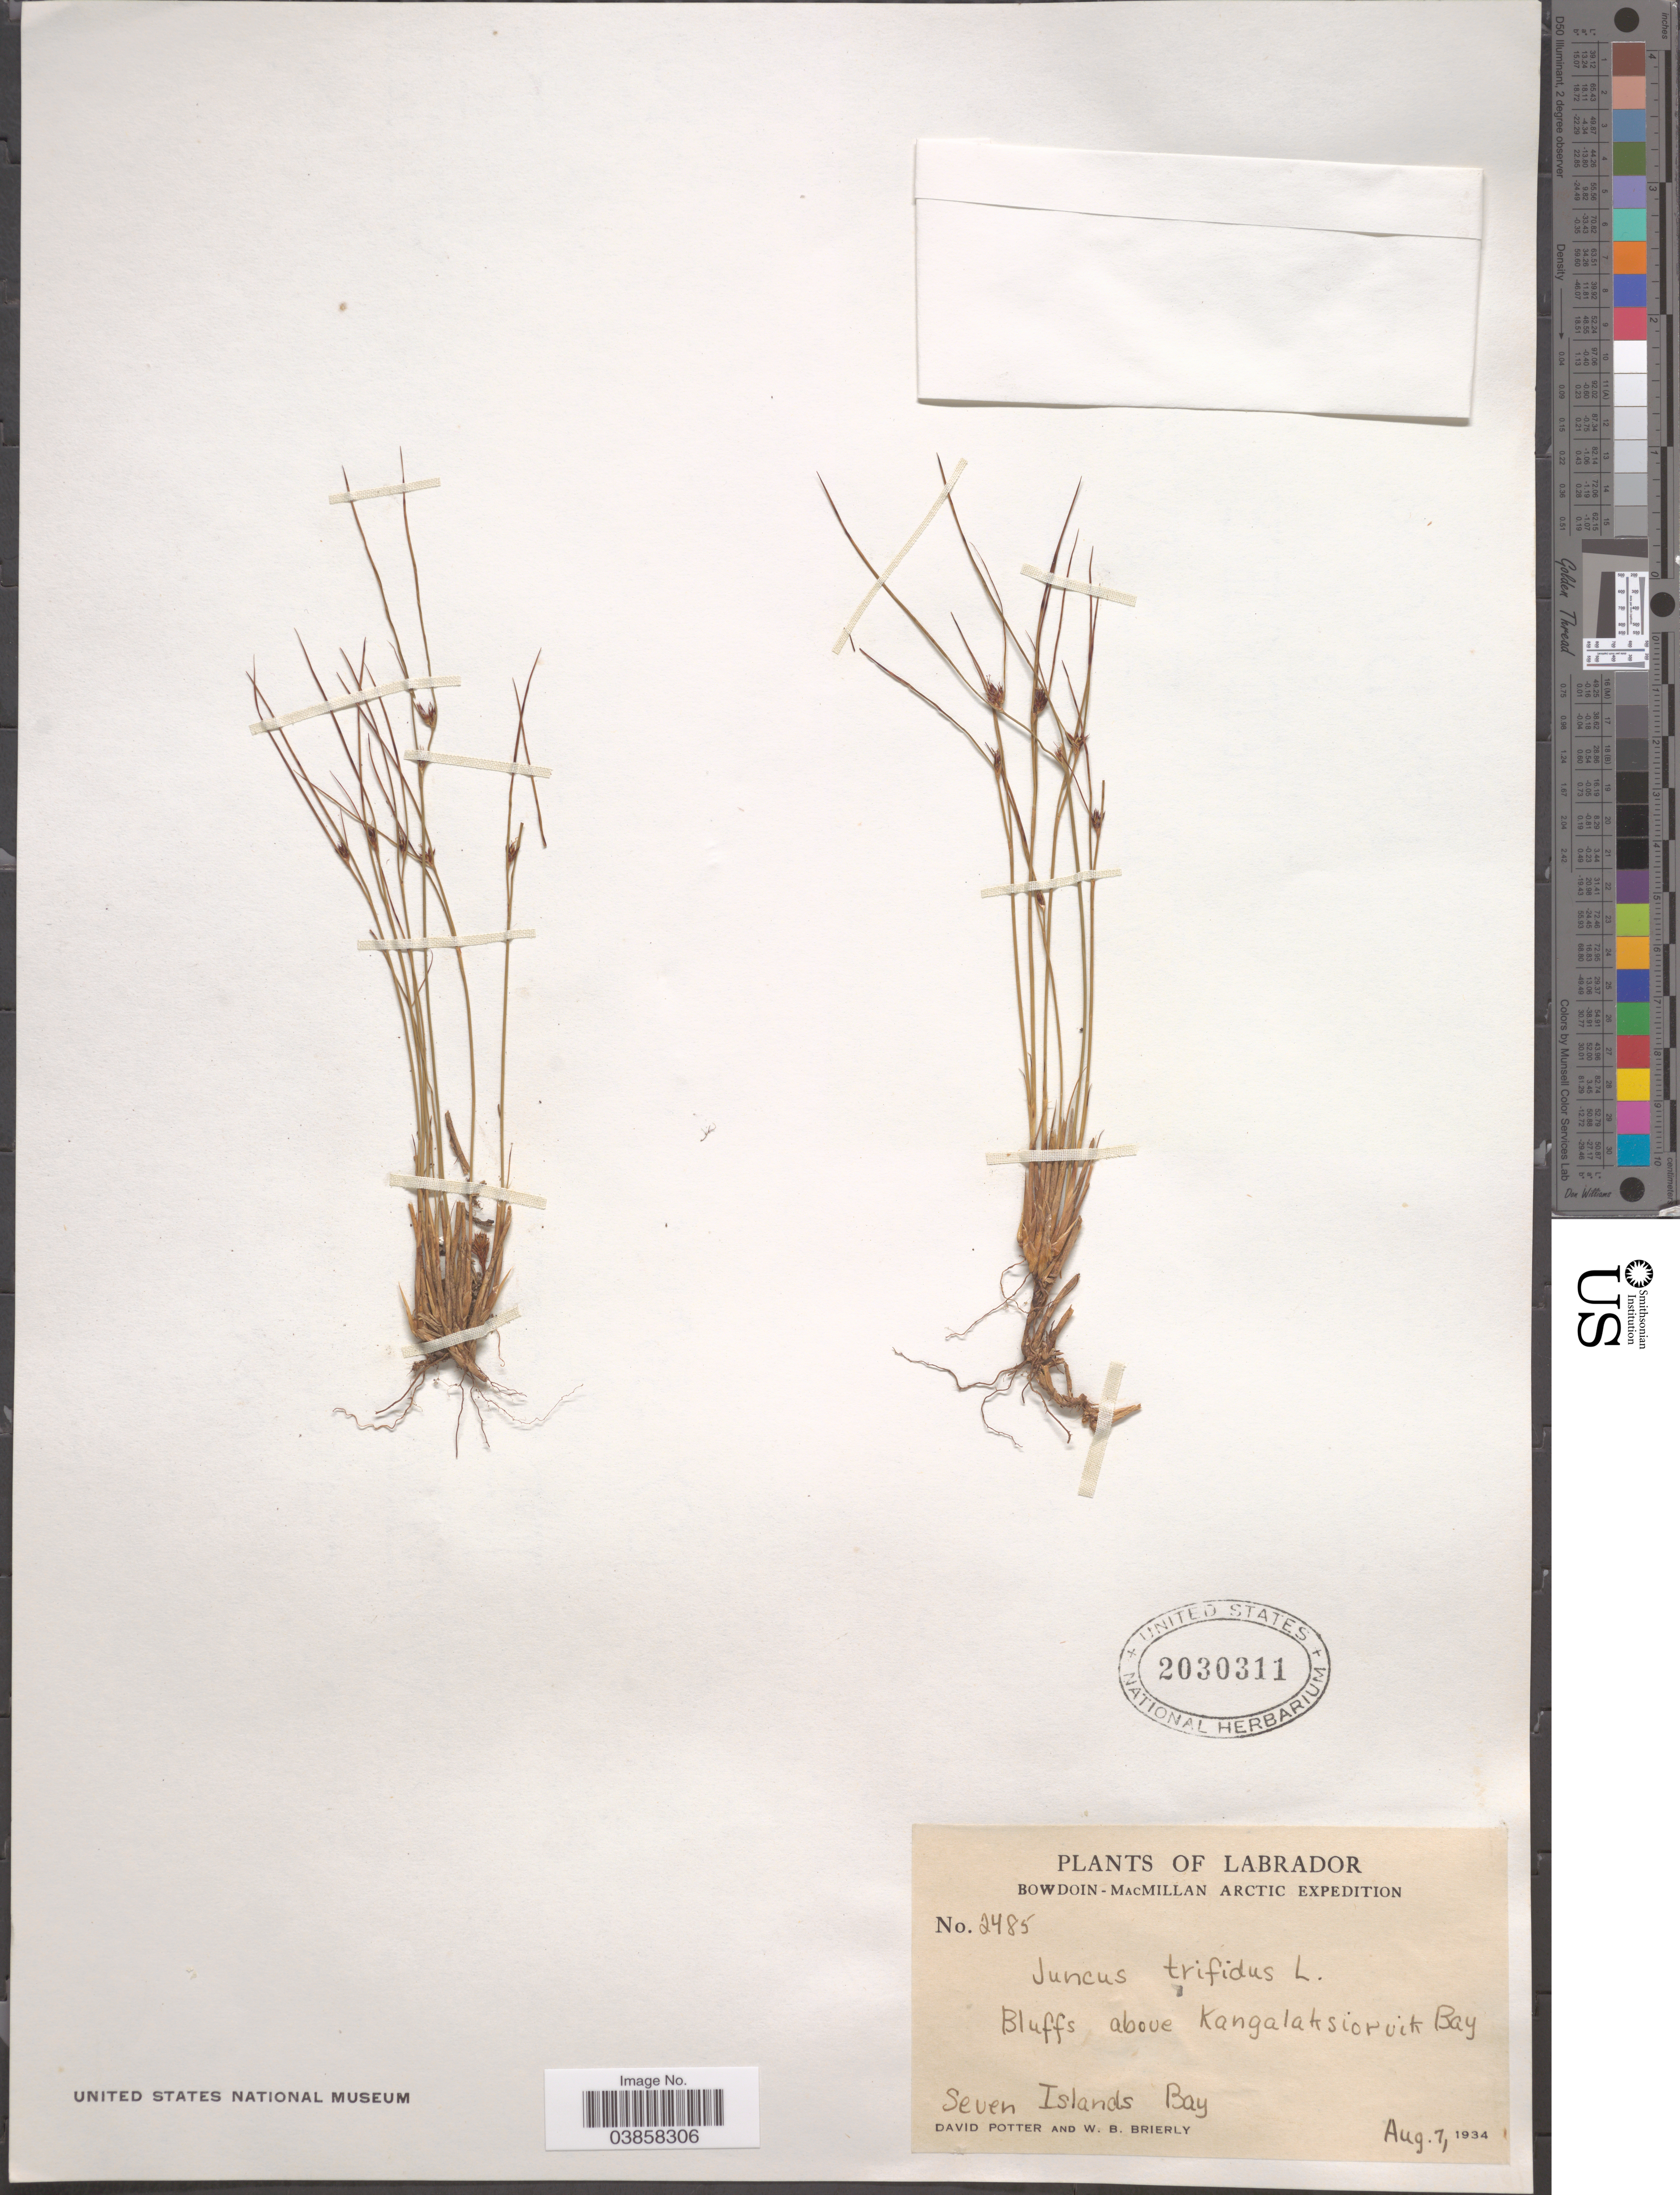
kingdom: Plantae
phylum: Tracheophyta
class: Liliopsida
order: Poales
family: Juncaceae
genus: Juncus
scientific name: Juncus trifidus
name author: L.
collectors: D. Potter & W. Brierly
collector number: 2485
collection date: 1934-08-07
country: Canada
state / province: Newfoundland and Labrador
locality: Labrador. Bowdoin-MacMillan Arctic. Bluffs above Kangalaksioruik Bay. Seven Islands Bay.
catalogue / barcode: US 2030311